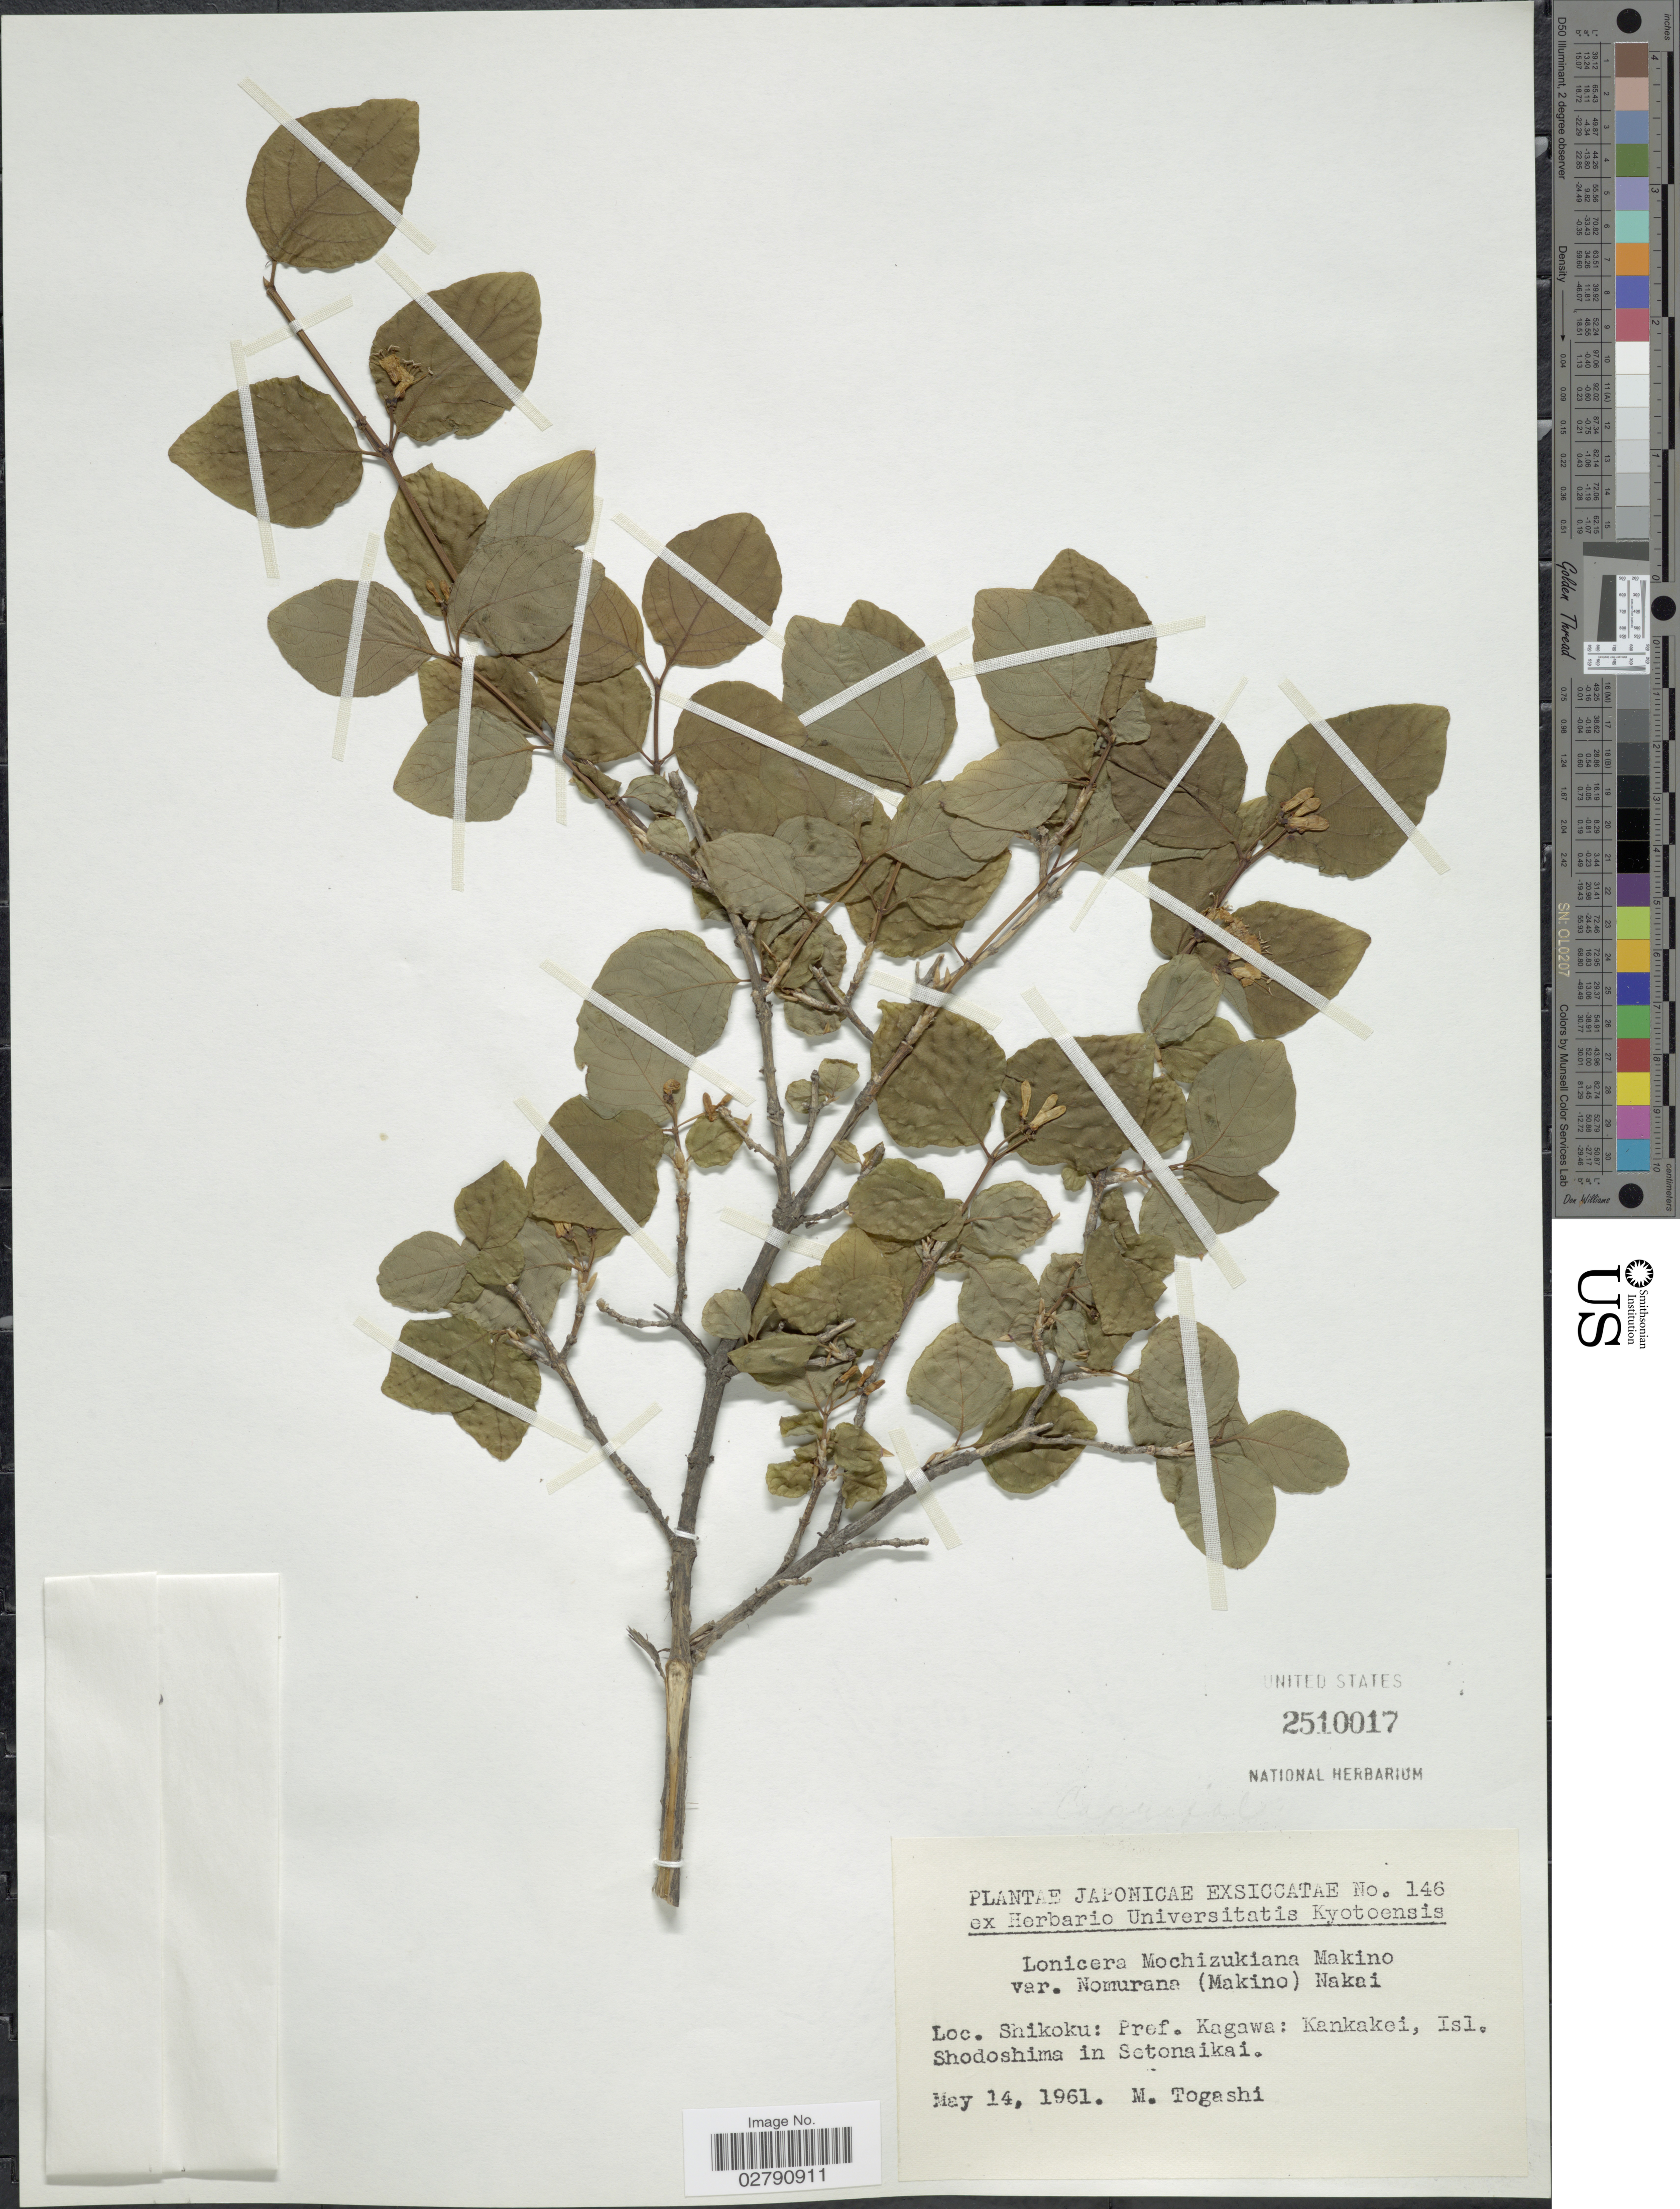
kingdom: Plantae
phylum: Tracheophyta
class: Magnoliopsida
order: Dipsacales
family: Caprifoliaceae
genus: Lonicera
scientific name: Lonicera mochidzukiana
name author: Makino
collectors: M. Togashi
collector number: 146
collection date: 1961-05-14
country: Japan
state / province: Kagawa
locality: Shikoku: Pref. Kagawa: Kankakei, Isl. Shodoshima in Setonaikai.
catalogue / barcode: US 2510017